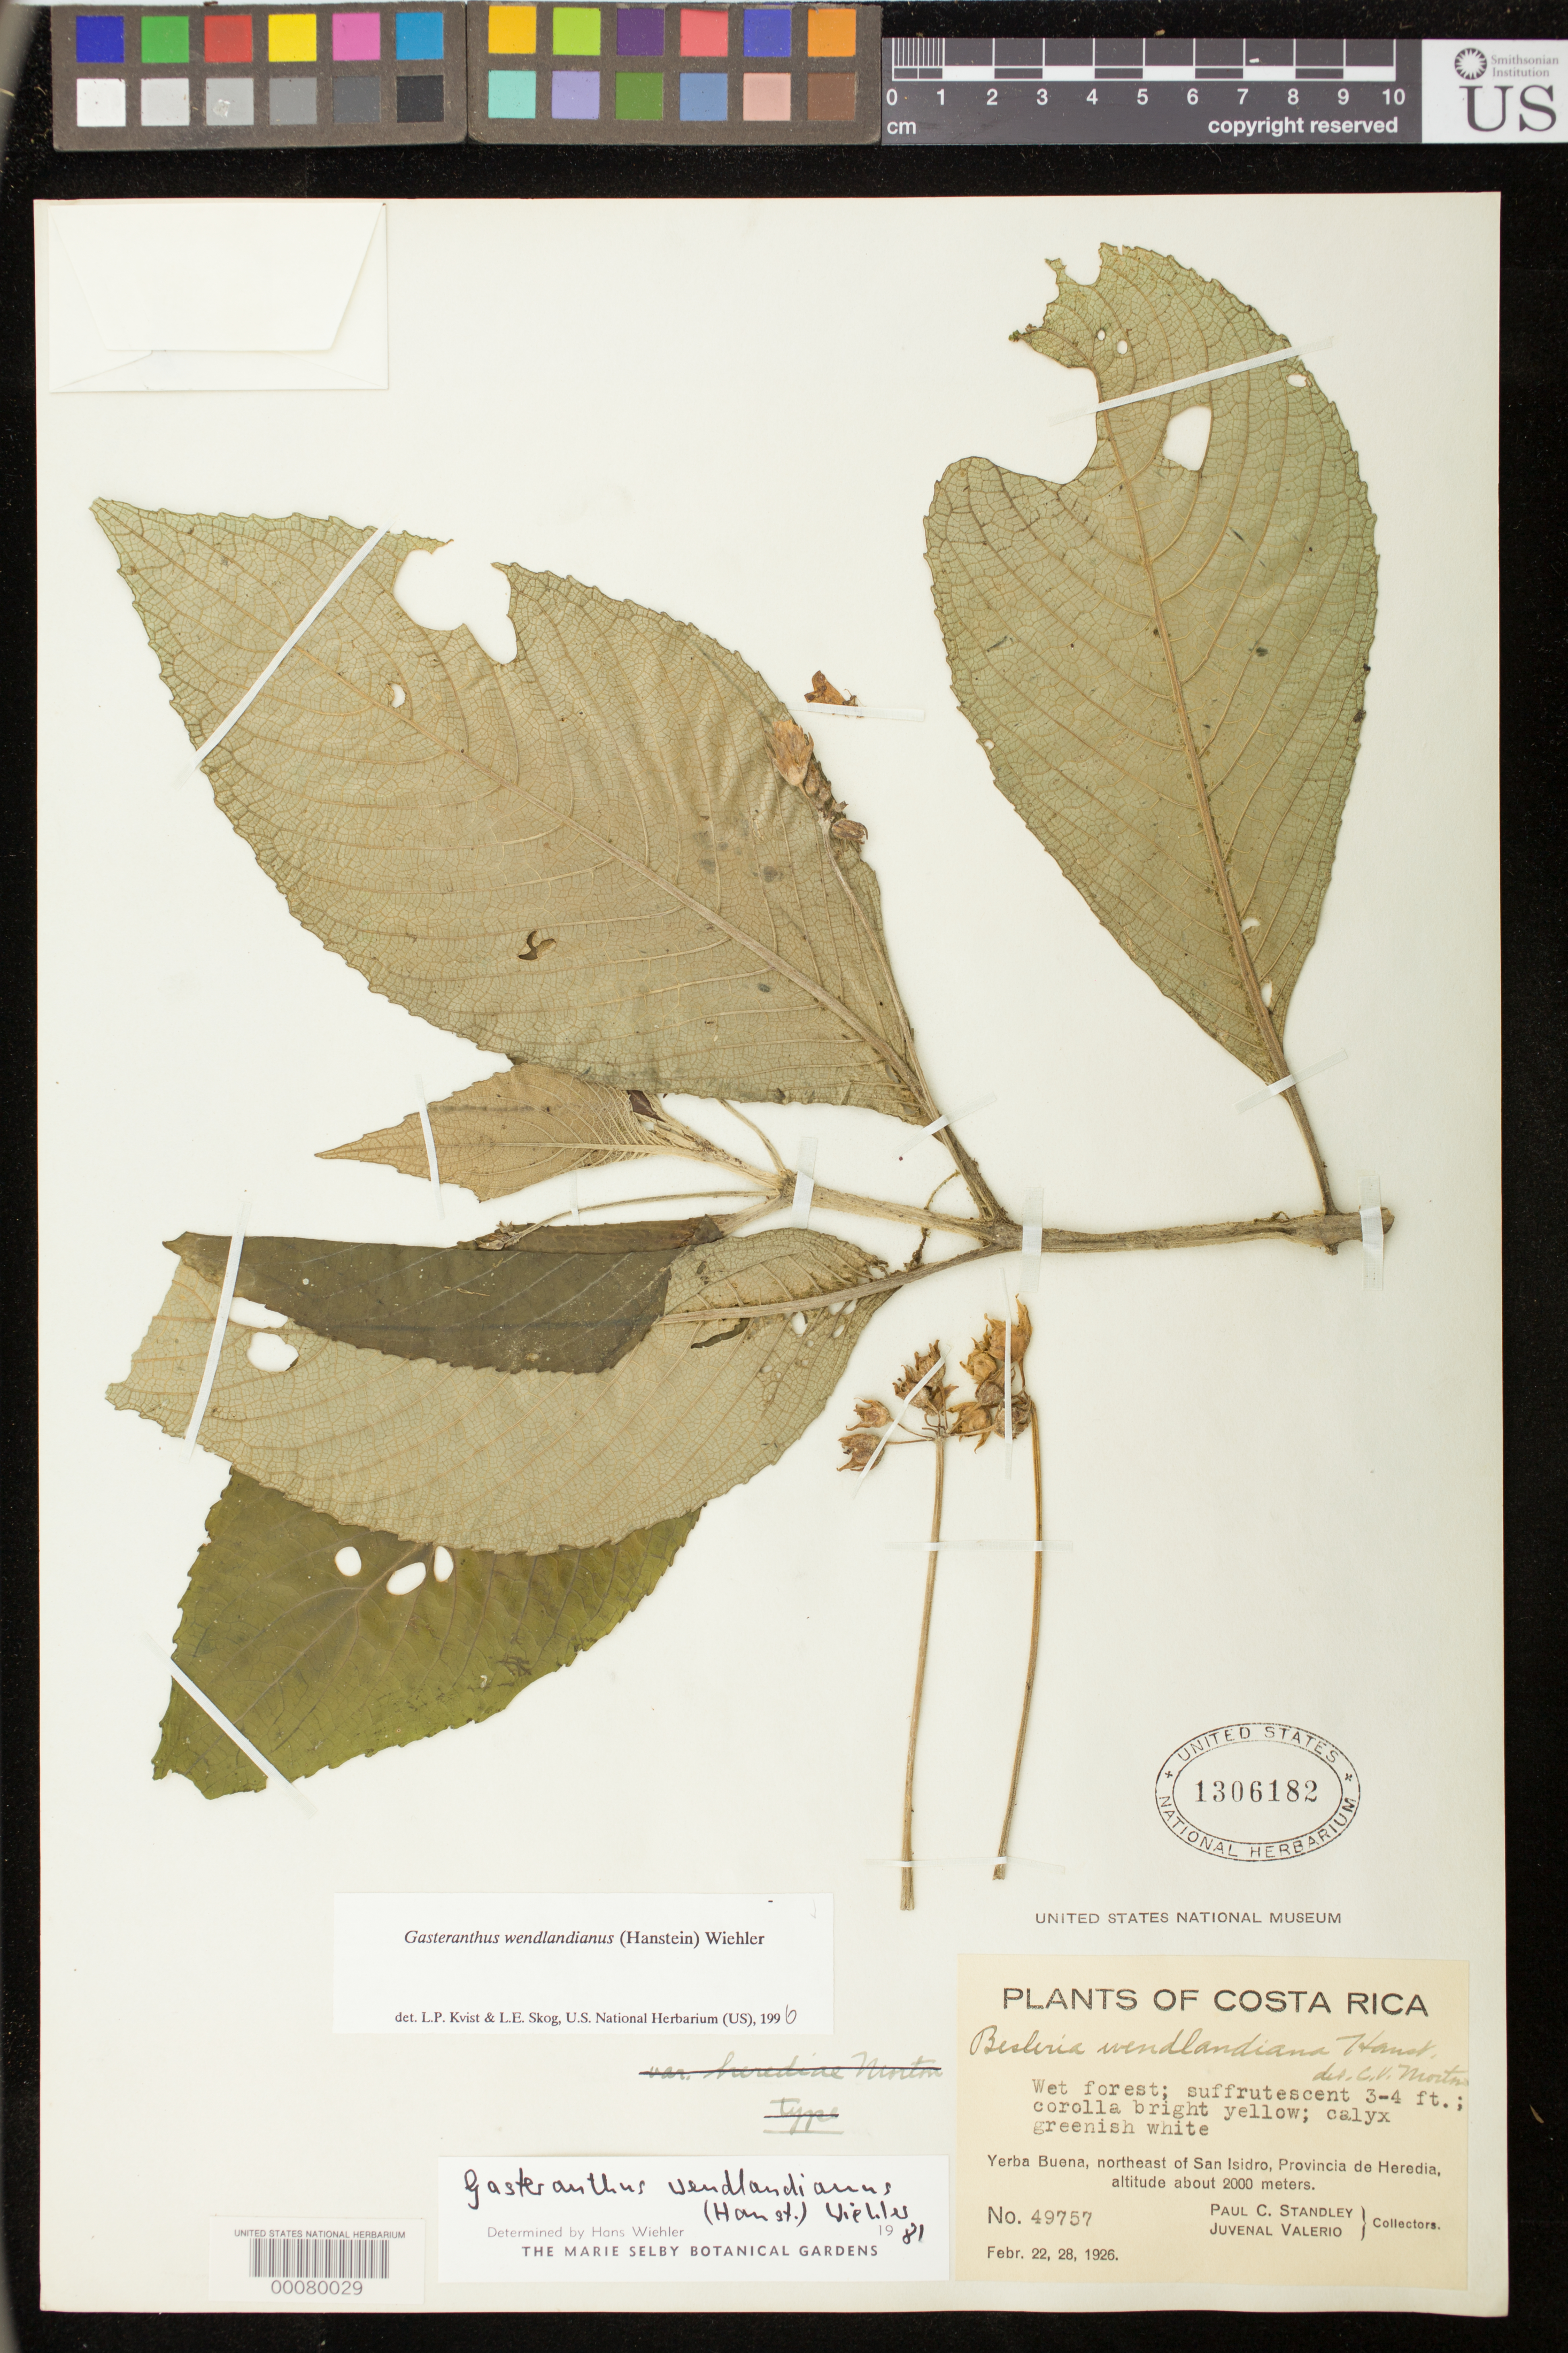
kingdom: Plantae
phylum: Tracheophyta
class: Magnoliopsida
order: Lamiales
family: Gesneriaceae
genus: Gasteranthus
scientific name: Gasteranthus wendlandianus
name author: (Hanst.) Wiehler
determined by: Skog, Laurence E.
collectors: P. C. Standley & J. Valerio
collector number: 49757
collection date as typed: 22-28 Feb 1926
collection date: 1926-02-22/1926-02-28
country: Costa Rica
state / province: Heredia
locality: Yerba Buena, NE of San Isidro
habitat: Wet forest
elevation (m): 2000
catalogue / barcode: US 1306182